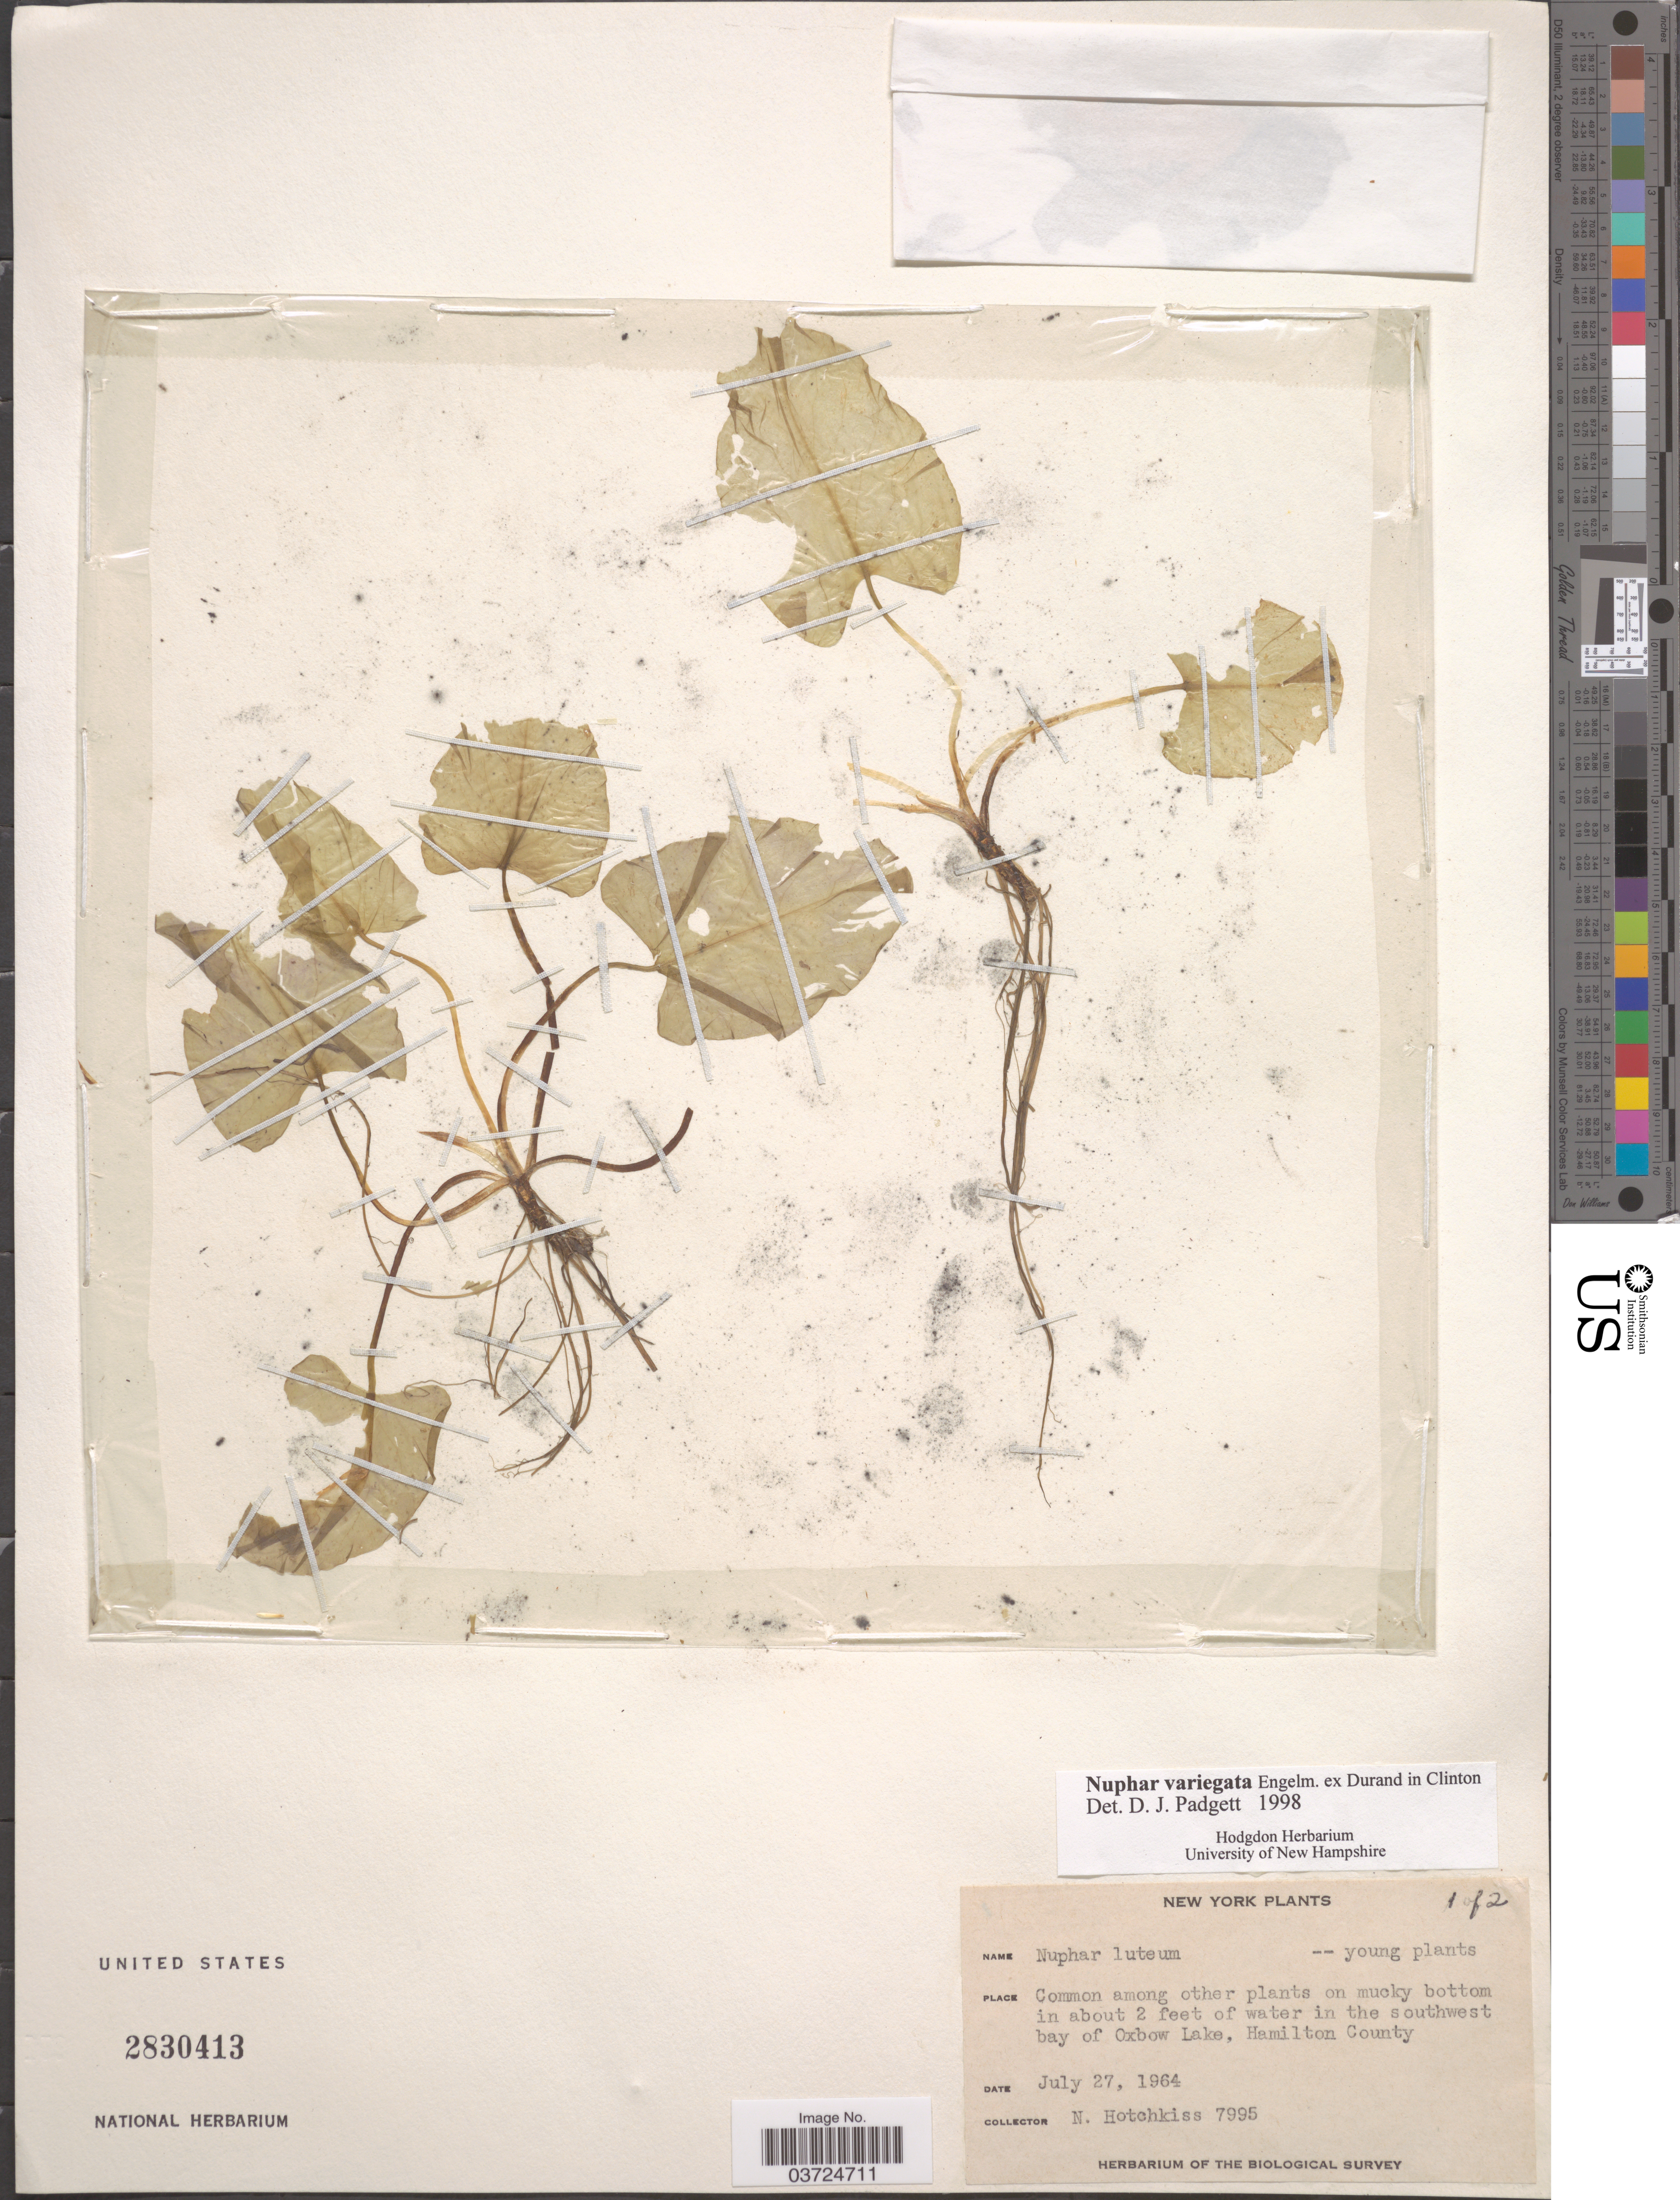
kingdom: Plantae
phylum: Tracheophyta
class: Magnoliopsida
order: Nymphaeales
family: Nymphaeaceae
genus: Nuphar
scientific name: Nuphar variegata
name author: Engelm. ex Durand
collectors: N. Hotchkiss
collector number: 7995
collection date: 1964-07-27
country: United States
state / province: New York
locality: Among other plants on mucky bottom in about 2 feet of water in the southwest bay of Oxbow Lake, Hamilton County.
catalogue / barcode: US 2830413